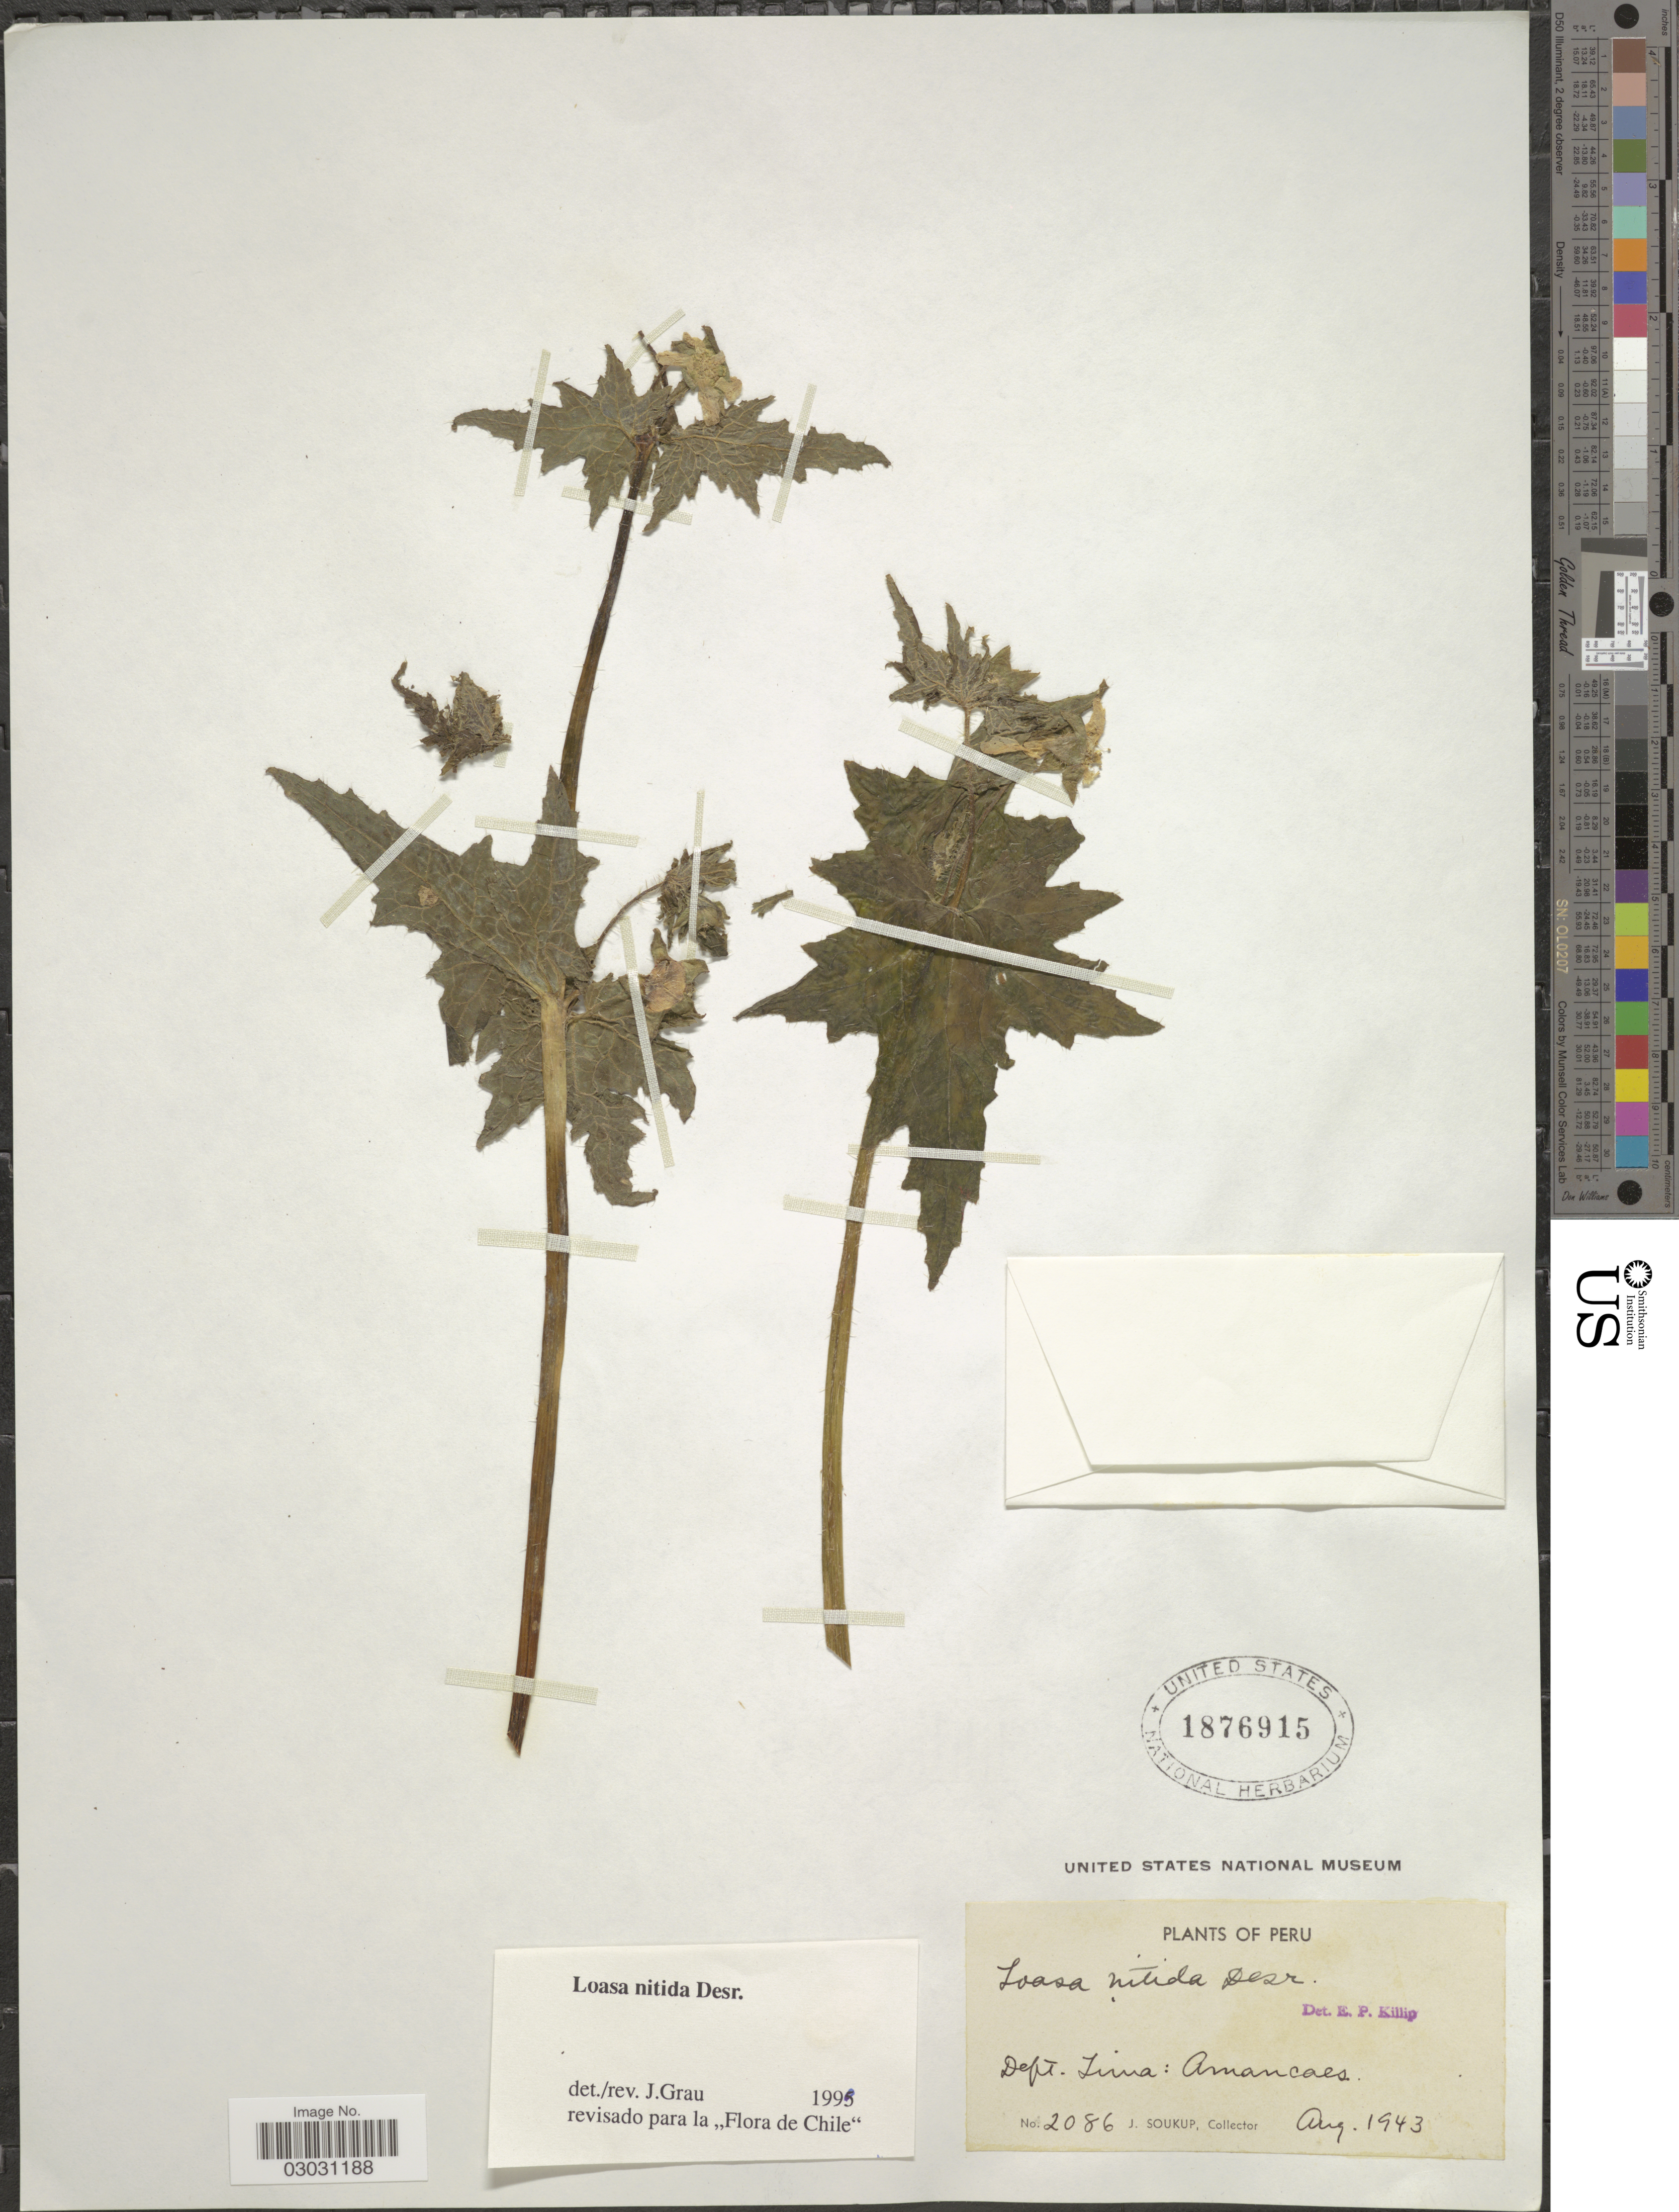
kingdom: Plantae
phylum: Tracheophyta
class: Magnoliopsida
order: Cornales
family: Loasaceae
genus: Loasa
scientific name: Loasa nitida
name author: Desr.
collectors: J. Soukup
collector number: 2086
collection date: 1943-08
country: Peru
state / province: Lima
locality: Dept. LIma: Amancaes.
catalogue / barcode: US 1876915